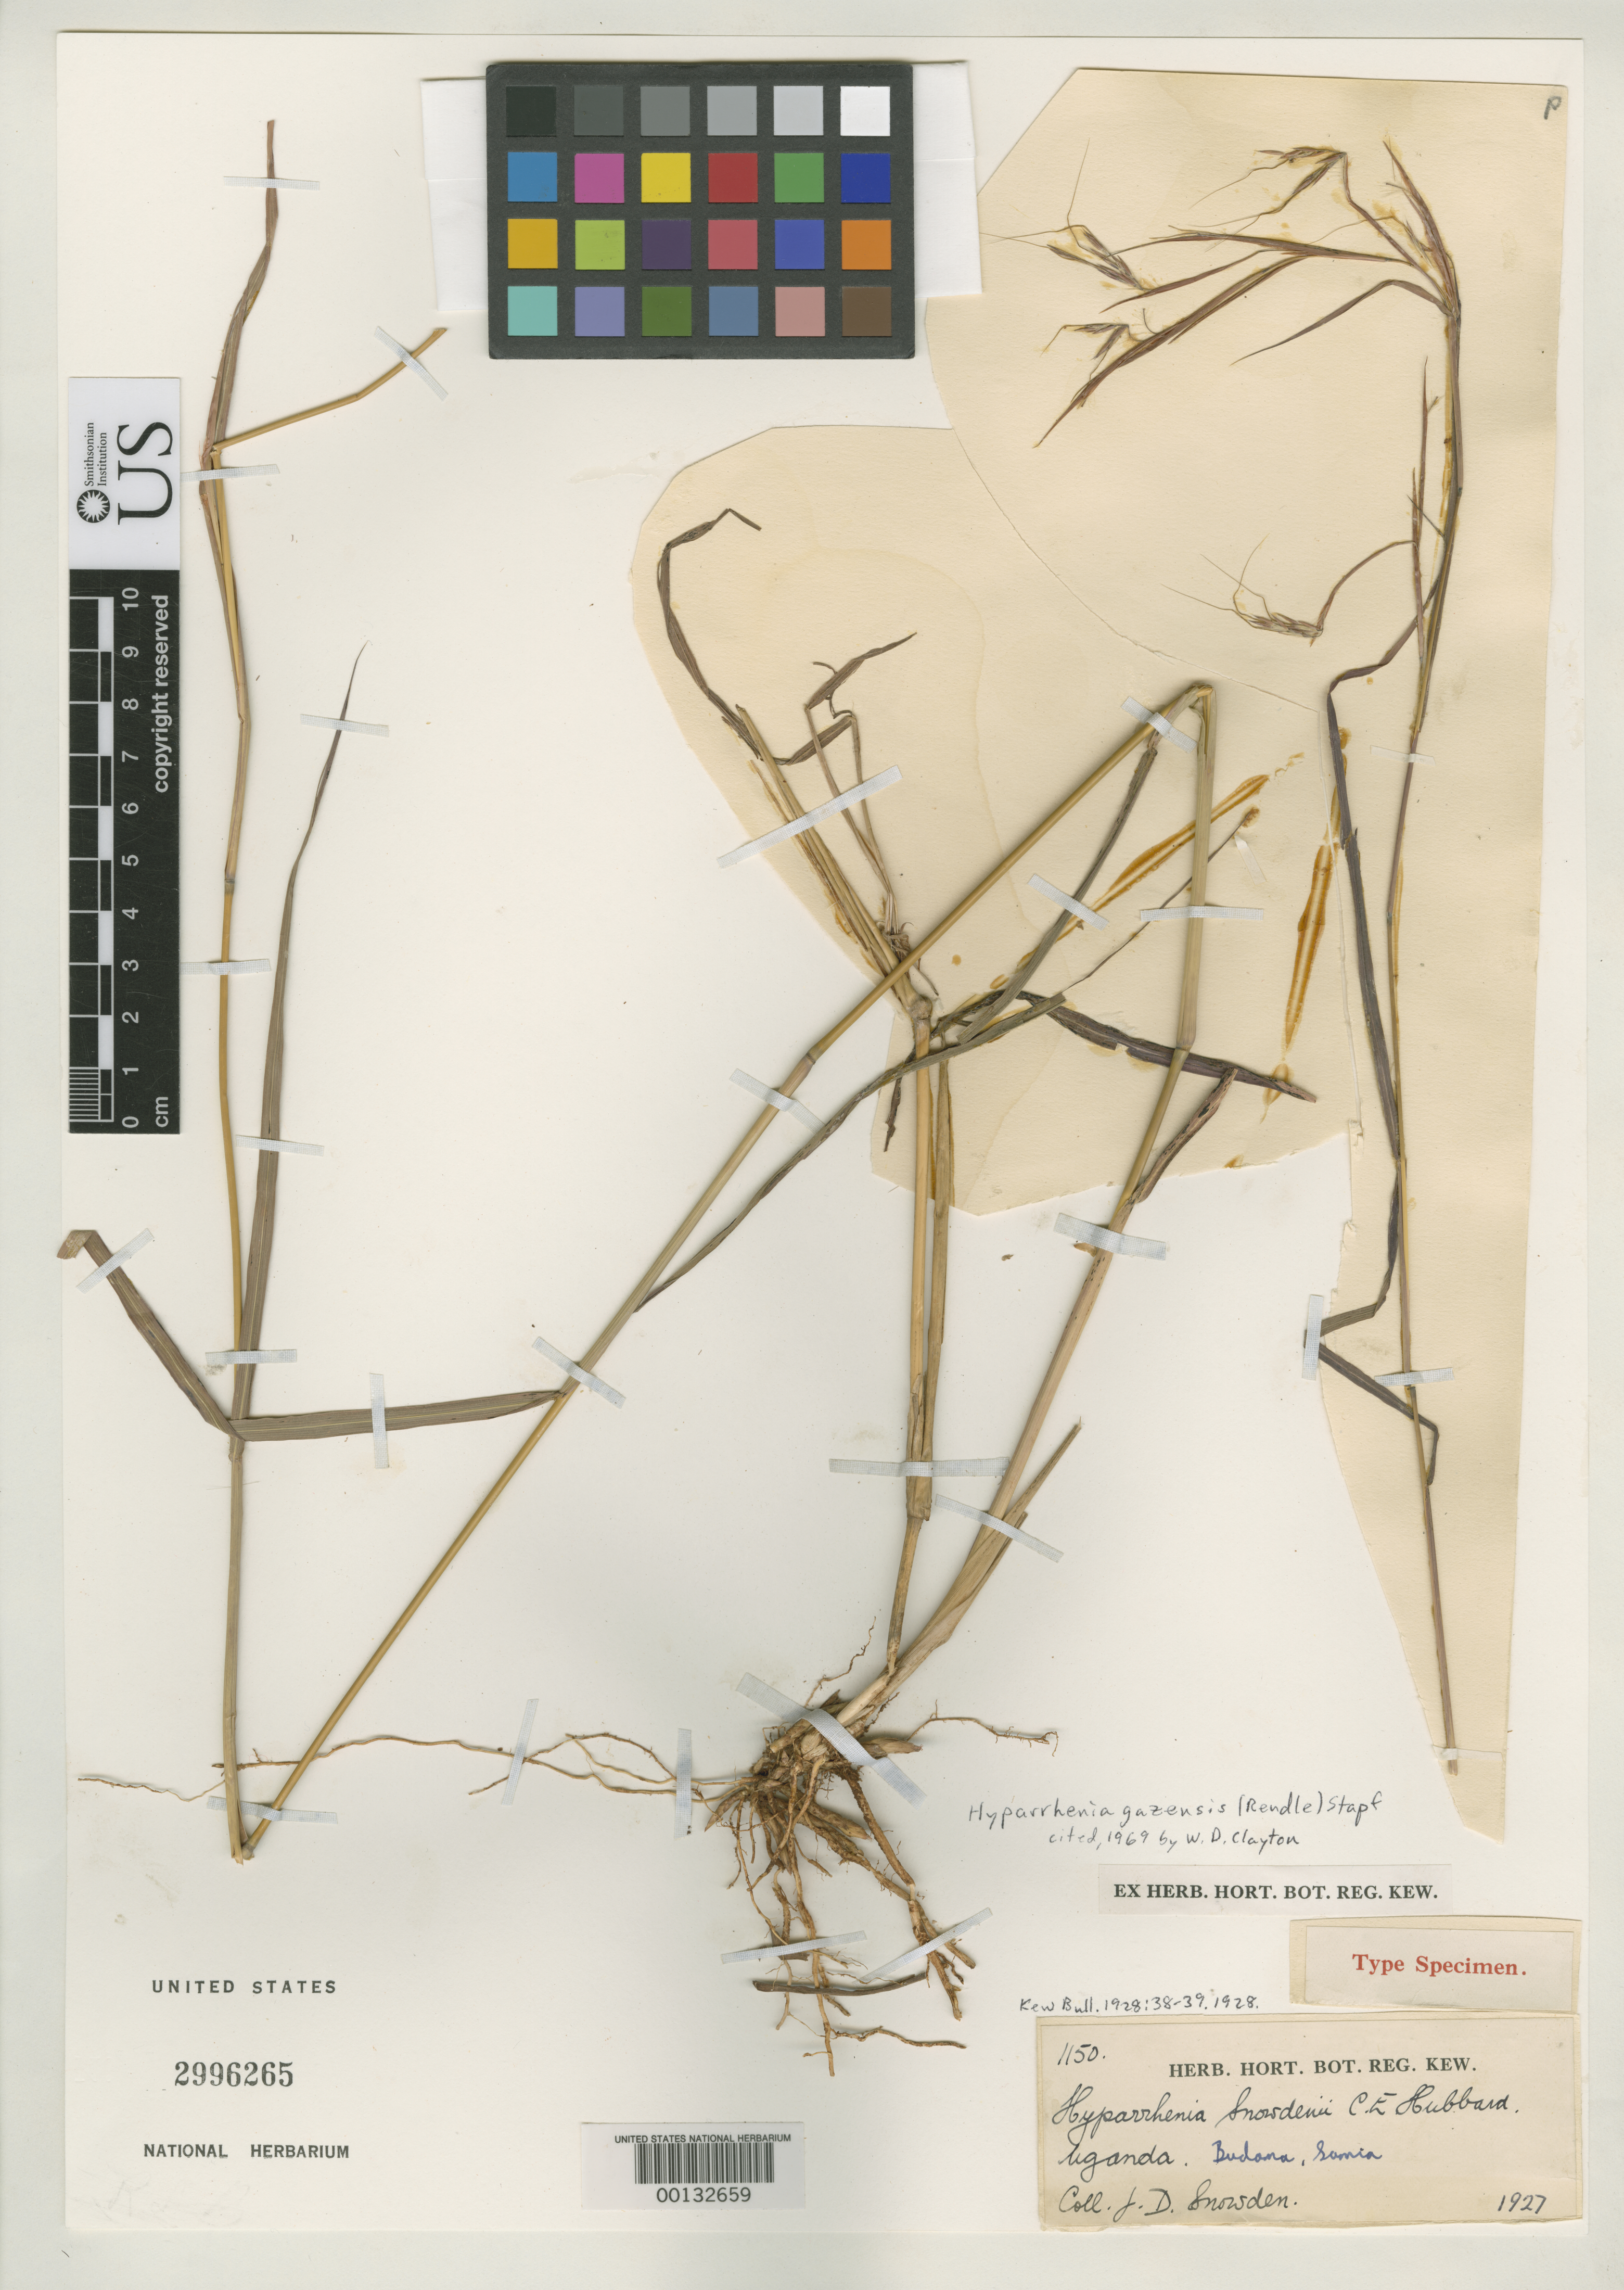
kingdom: Plantae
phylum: Tracheophyta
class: Liliopsida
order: Poales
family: Poaceae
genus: Hyparrhenia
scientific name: Hyparrhenia snowdenii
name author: C.E. Hubb.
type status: Isotype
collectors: J. Snowden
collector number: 1150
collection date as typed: Jul 1927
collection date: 1927-07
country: Uganda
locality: Budama, Samia; alt. 1200m.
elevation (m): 1200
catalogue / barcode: US 2996265